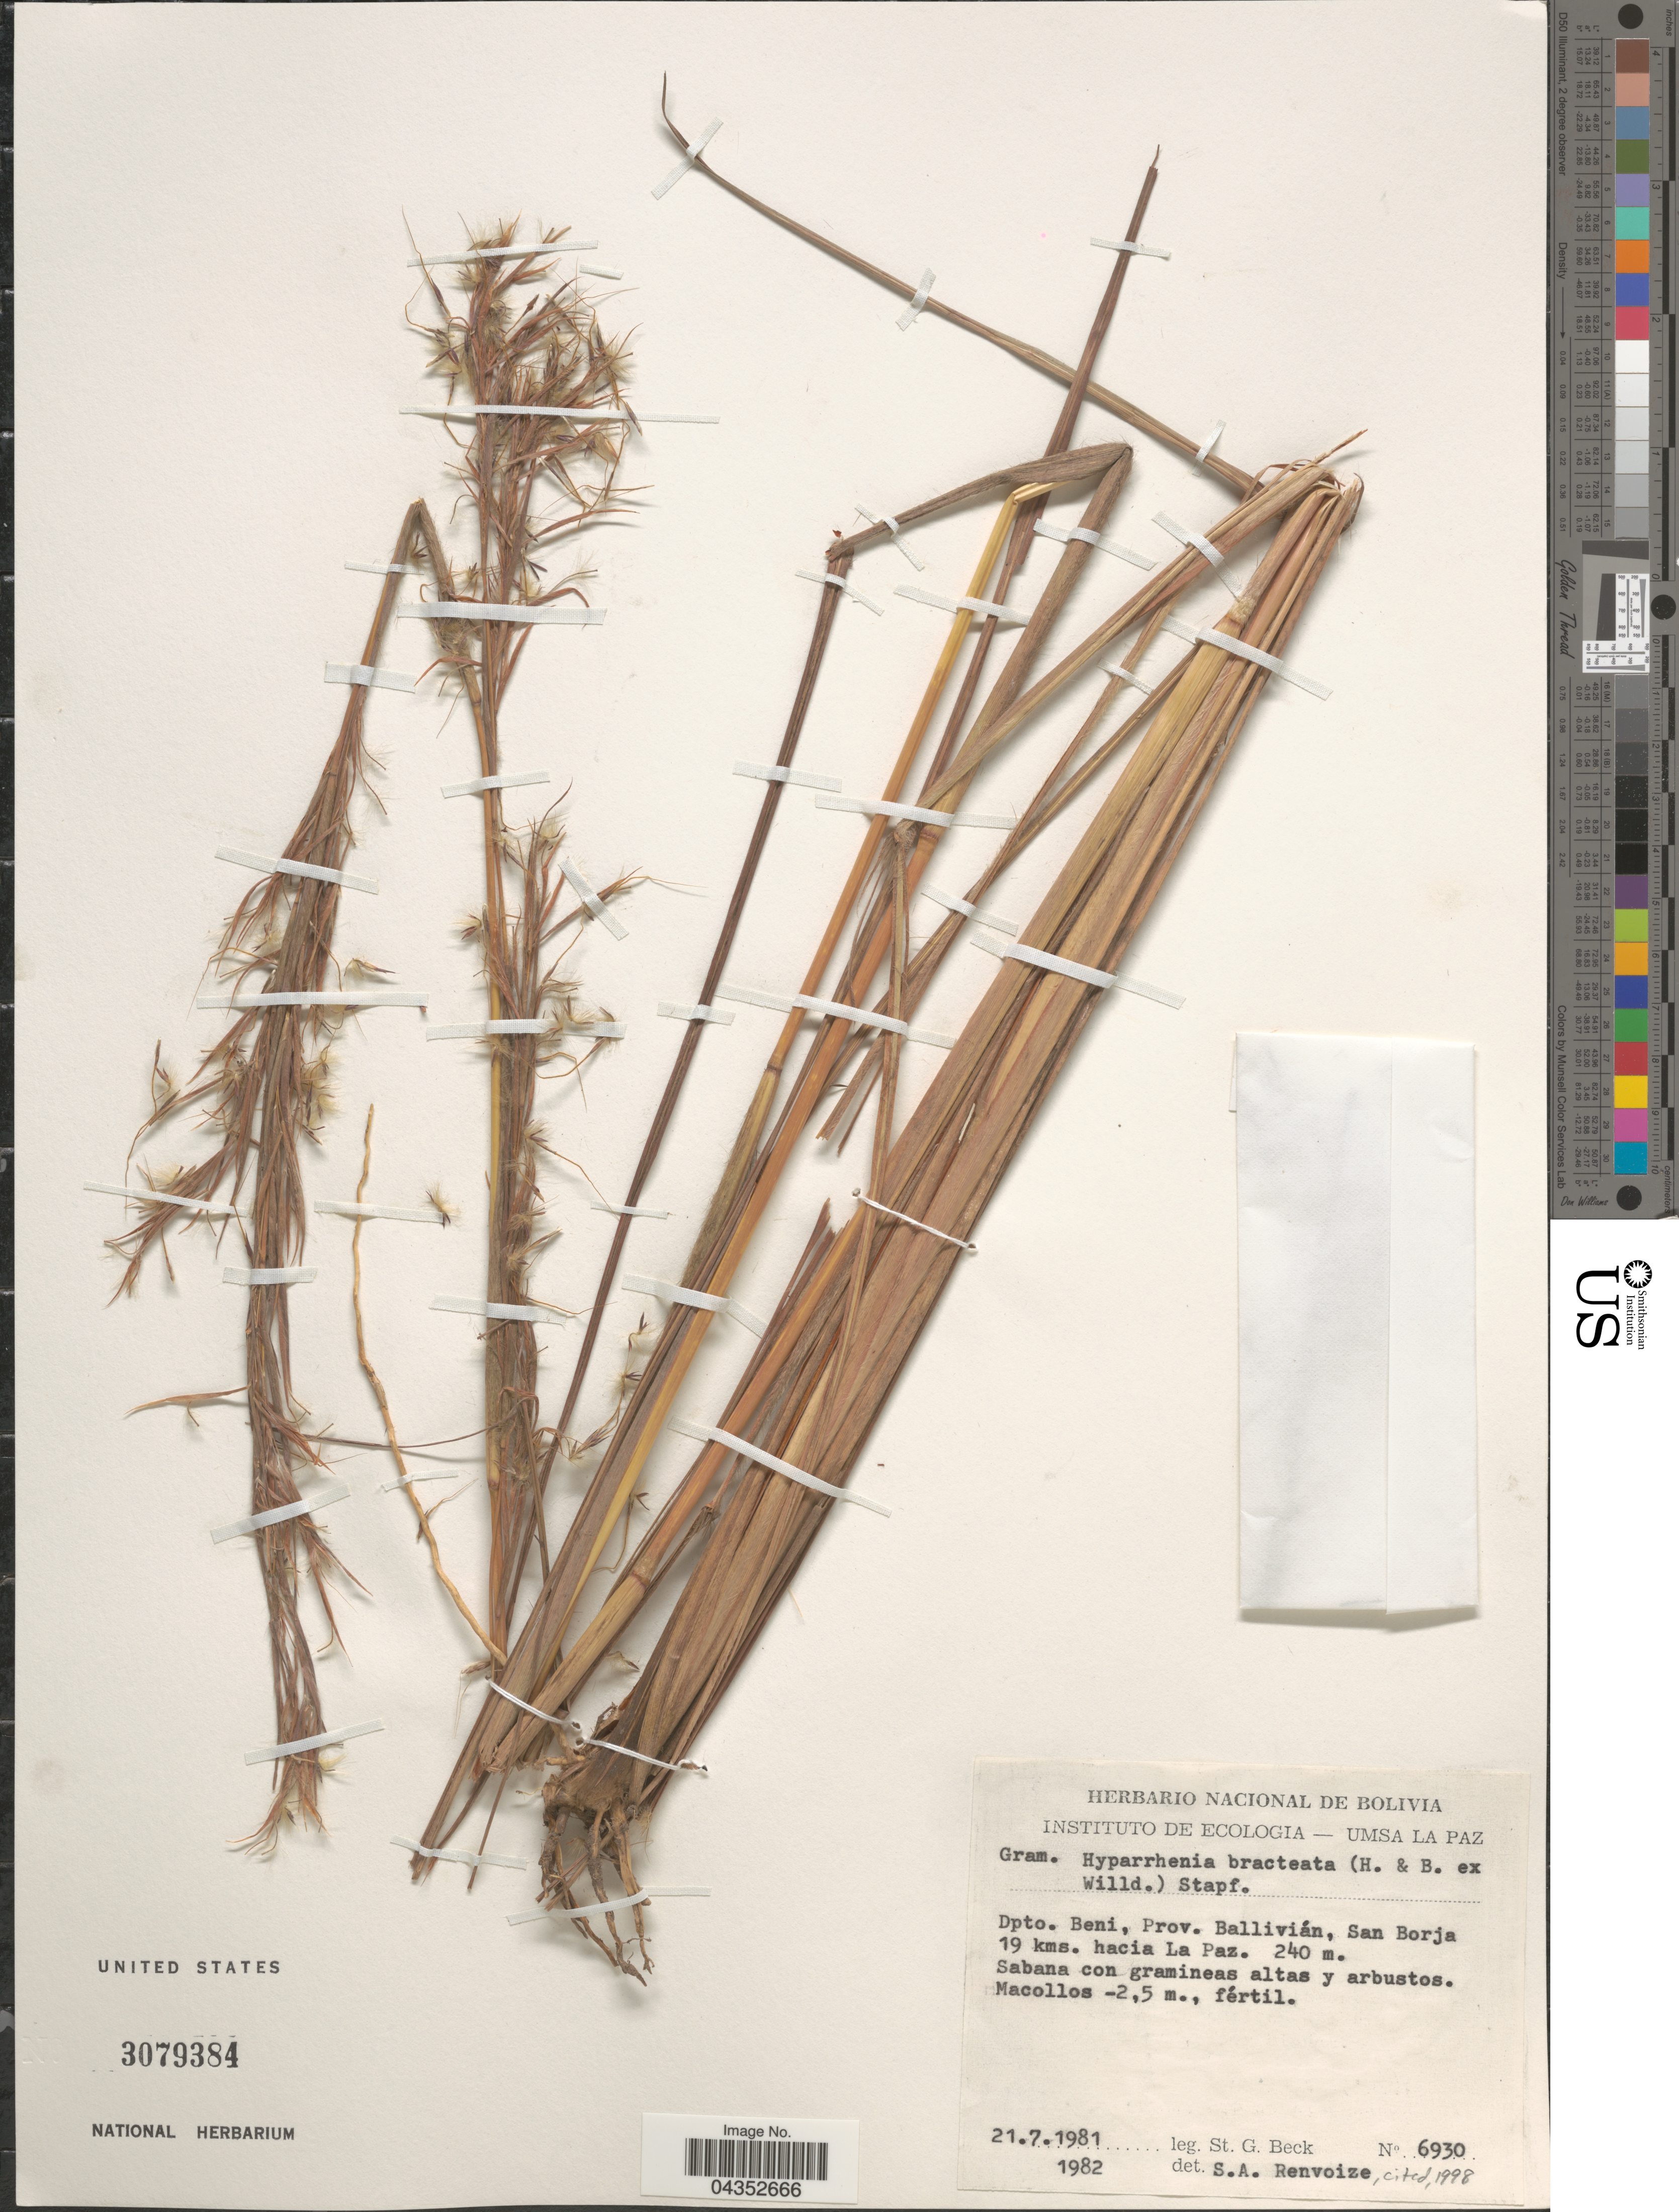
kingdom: Plantae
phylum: Tracheophyta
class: Liliopsida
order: Poales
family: Poaceae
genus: Hyparrhenia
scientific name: Hyparrhenia bracteata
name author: (Humb. & Bonpl.) Stapf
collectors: S. G. Beck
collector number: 6930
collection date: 1981-07-21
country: Bolivia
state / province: Beni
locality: Dpto. Beni, Prov. Ballivián, San Borja 19 kms. hacia La Paz.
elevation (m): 240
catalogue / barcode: US 3079384